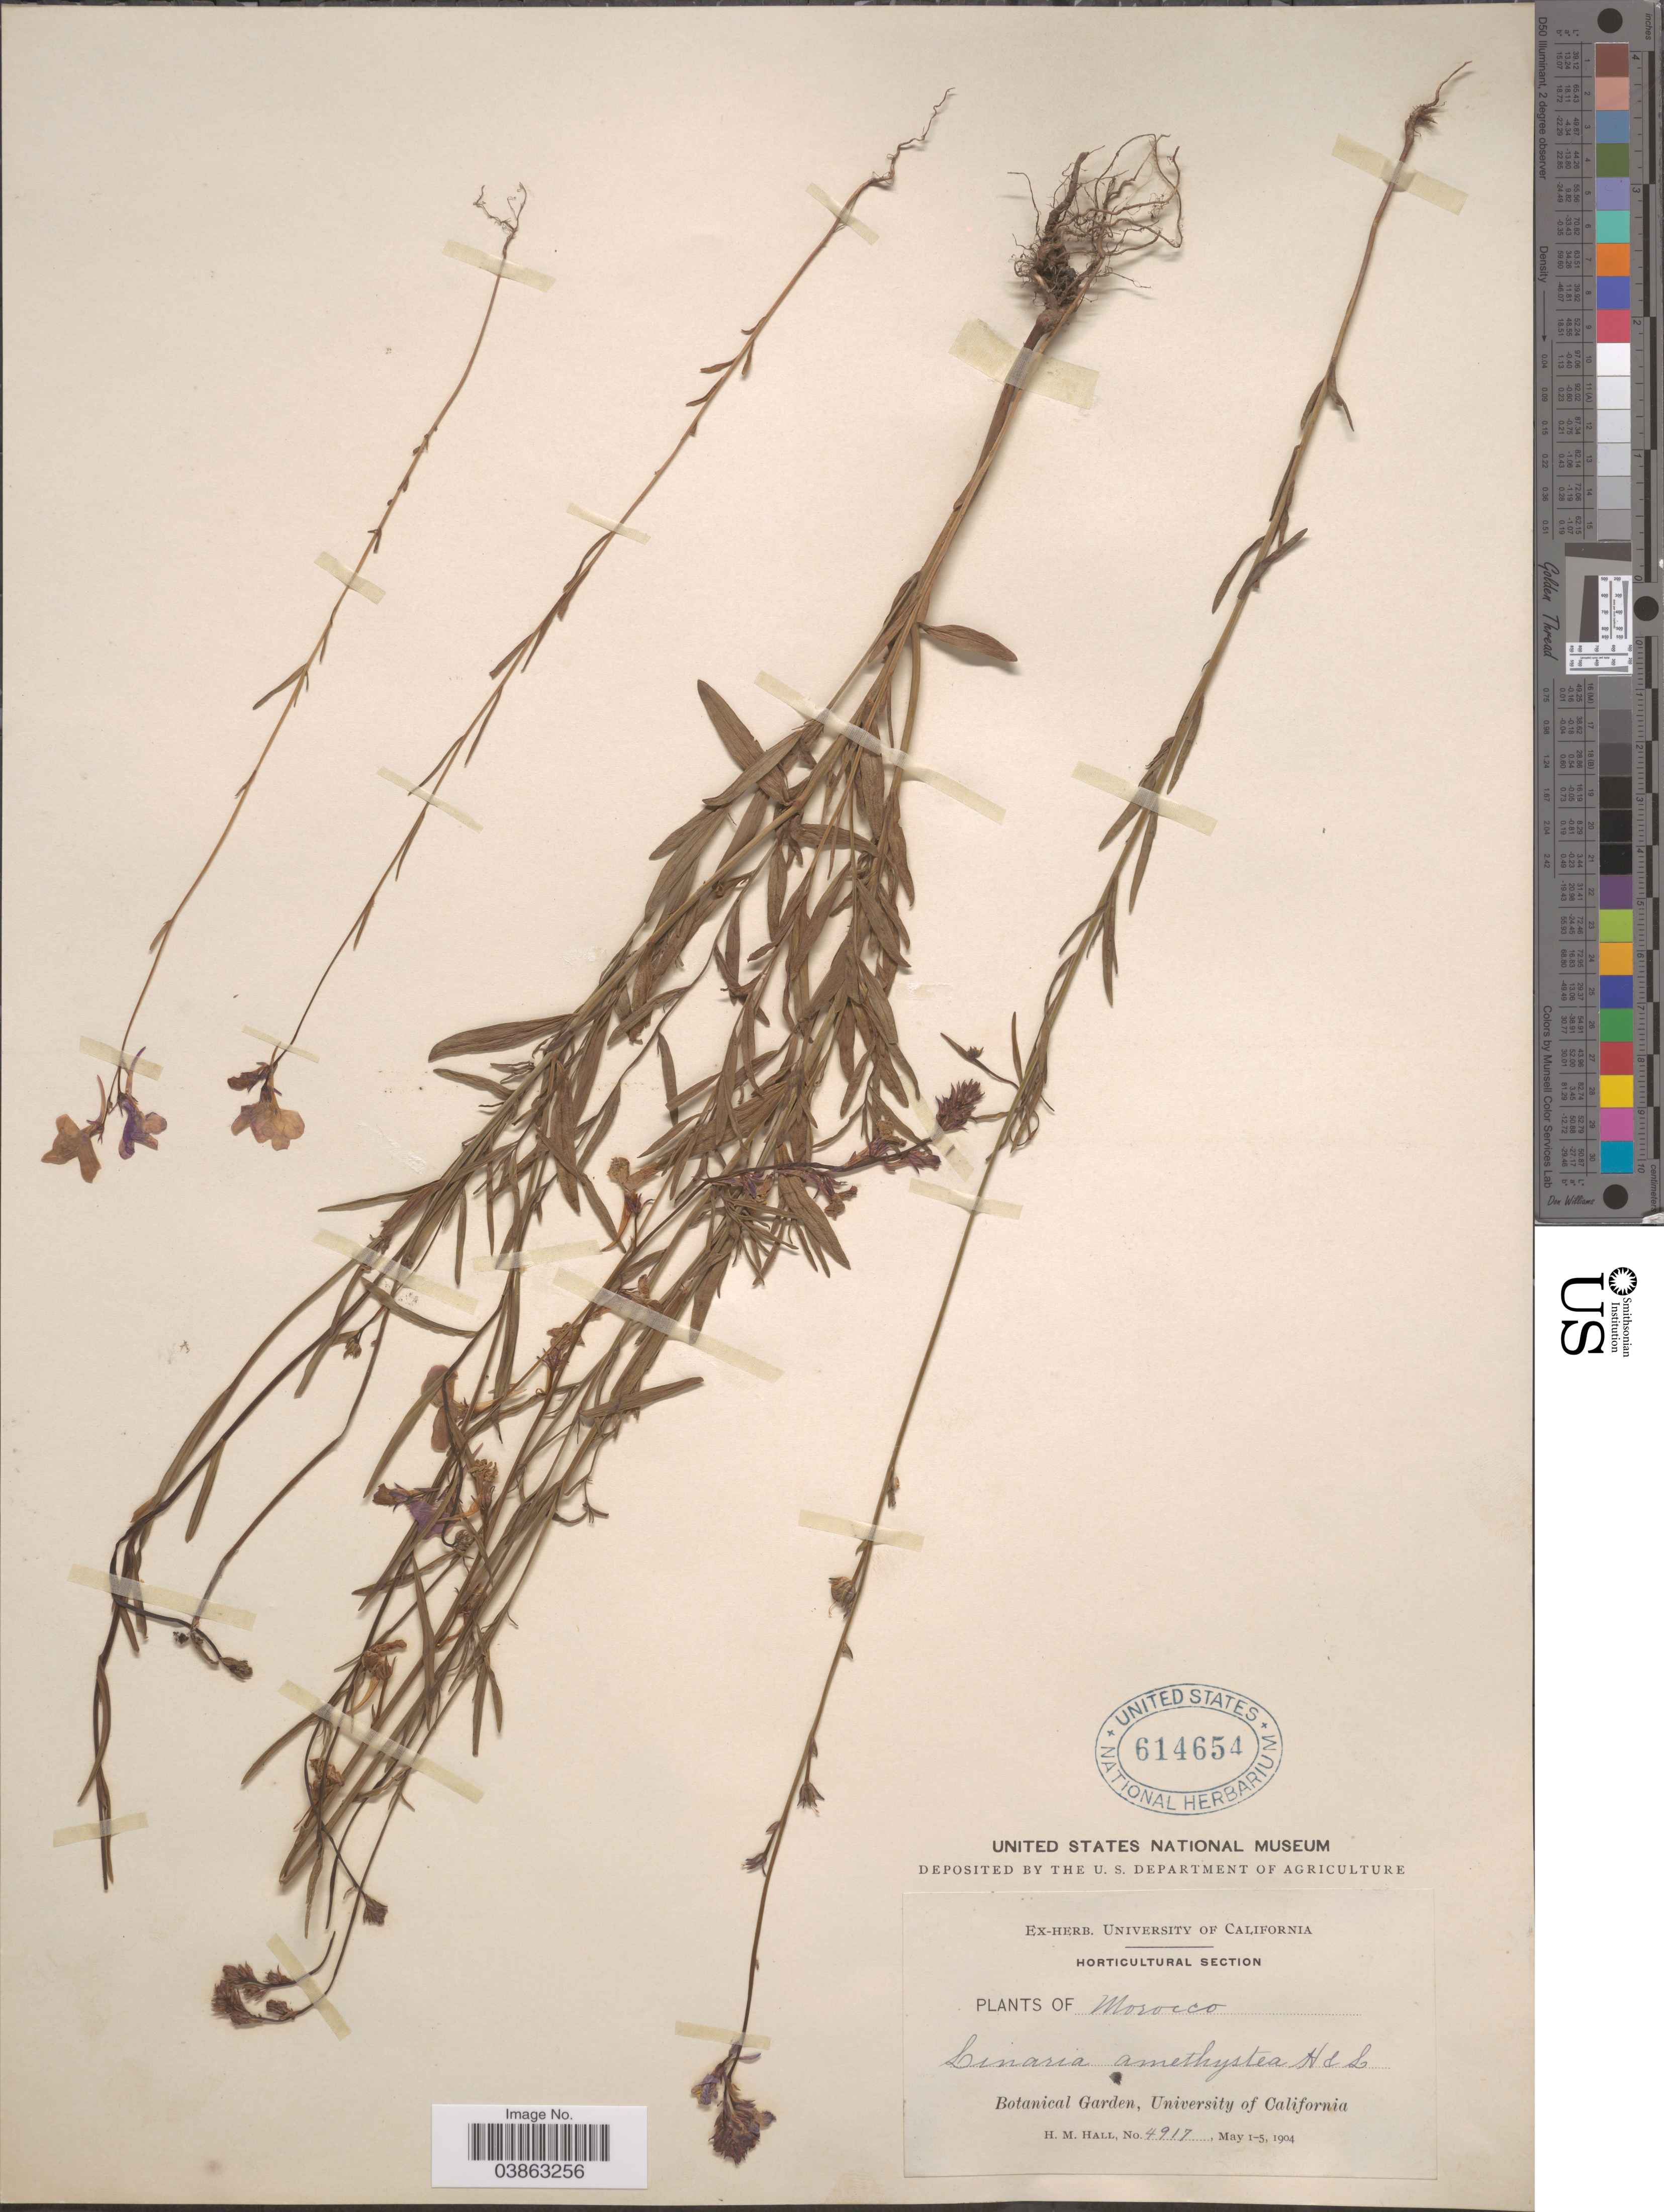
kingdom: Plantae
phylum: Tracheophyta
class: Magnoliopsida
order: Lamiales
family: Plantaginaceae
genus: Linaria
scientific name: Linaria amethystea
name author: (Vent.) Hoffmanns. & Link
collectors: H. M. Hall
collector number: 4917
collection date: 1904-05-01/1904-05-05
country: Morocco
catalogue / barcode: US 614654